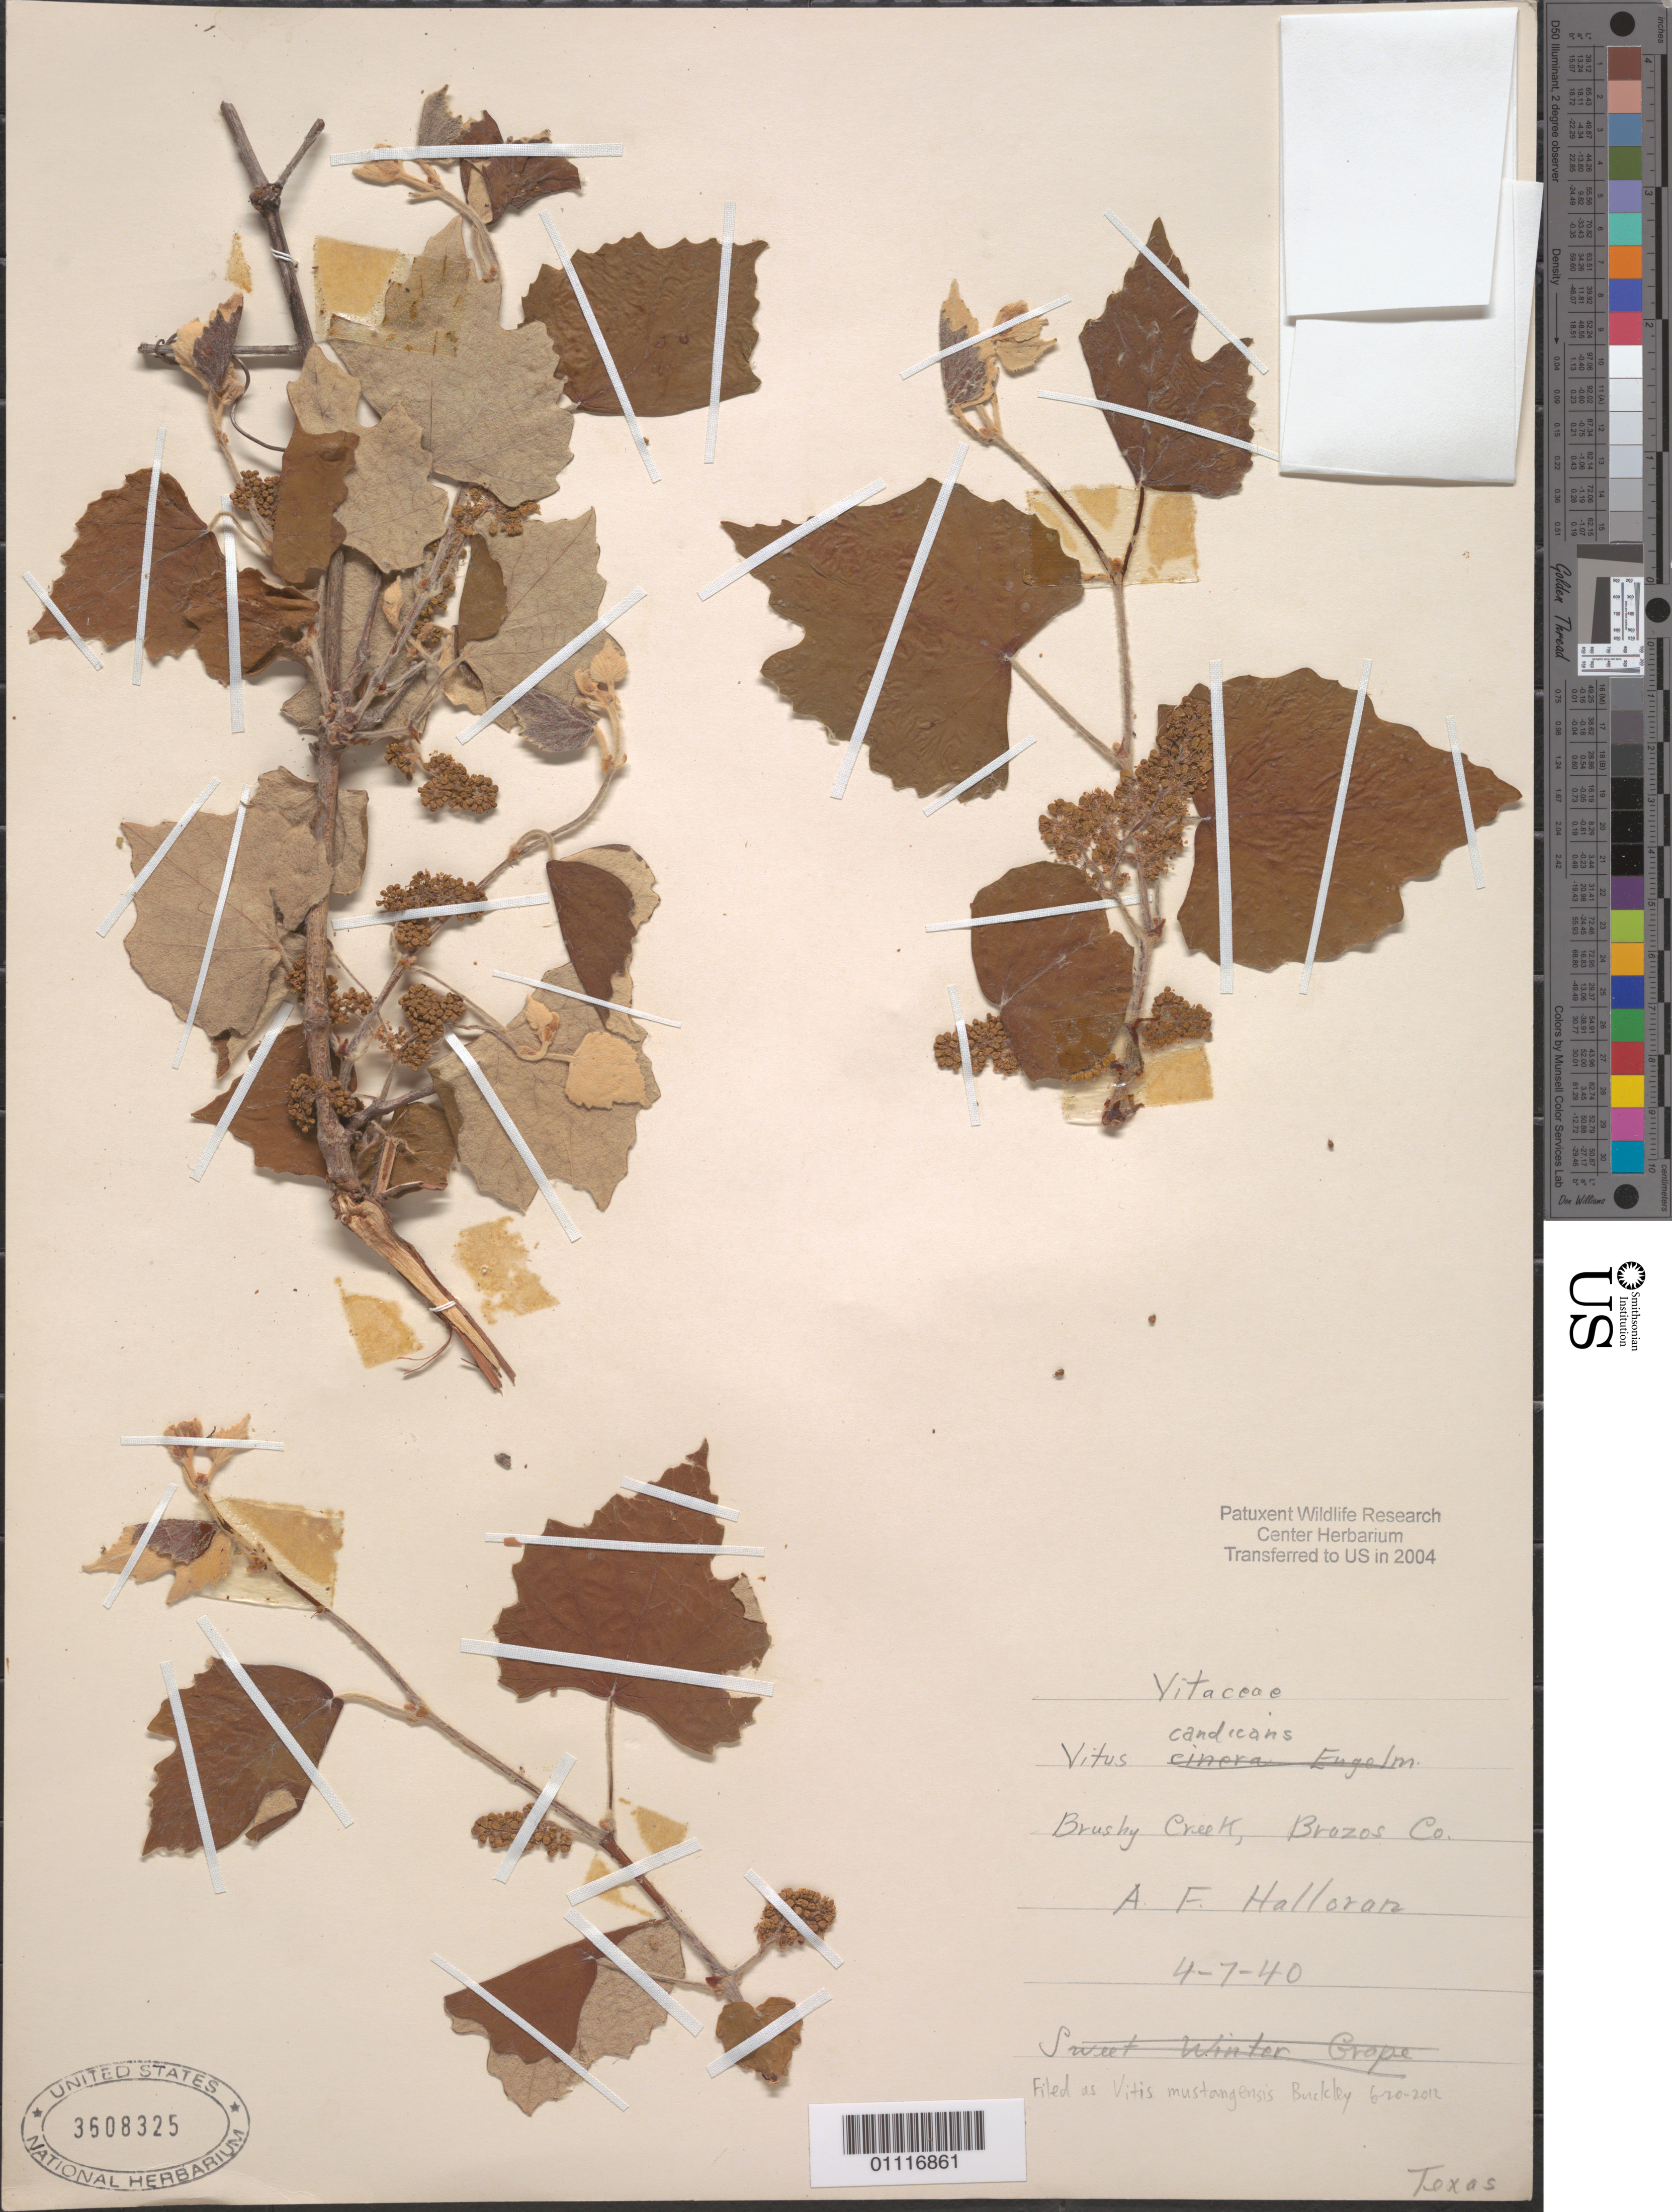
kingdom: Plantae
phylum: Tracheophyta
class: Magnoliopsida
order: Vitales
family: Vitaceae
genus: Vitis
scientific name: Vitis mustangensis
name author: Buckley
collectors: A. Halloran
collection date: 1940-04-07 or 1940-07-04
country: United States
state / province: Texas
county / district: Brozos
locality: Brushy Creek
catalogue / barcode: US 3608325